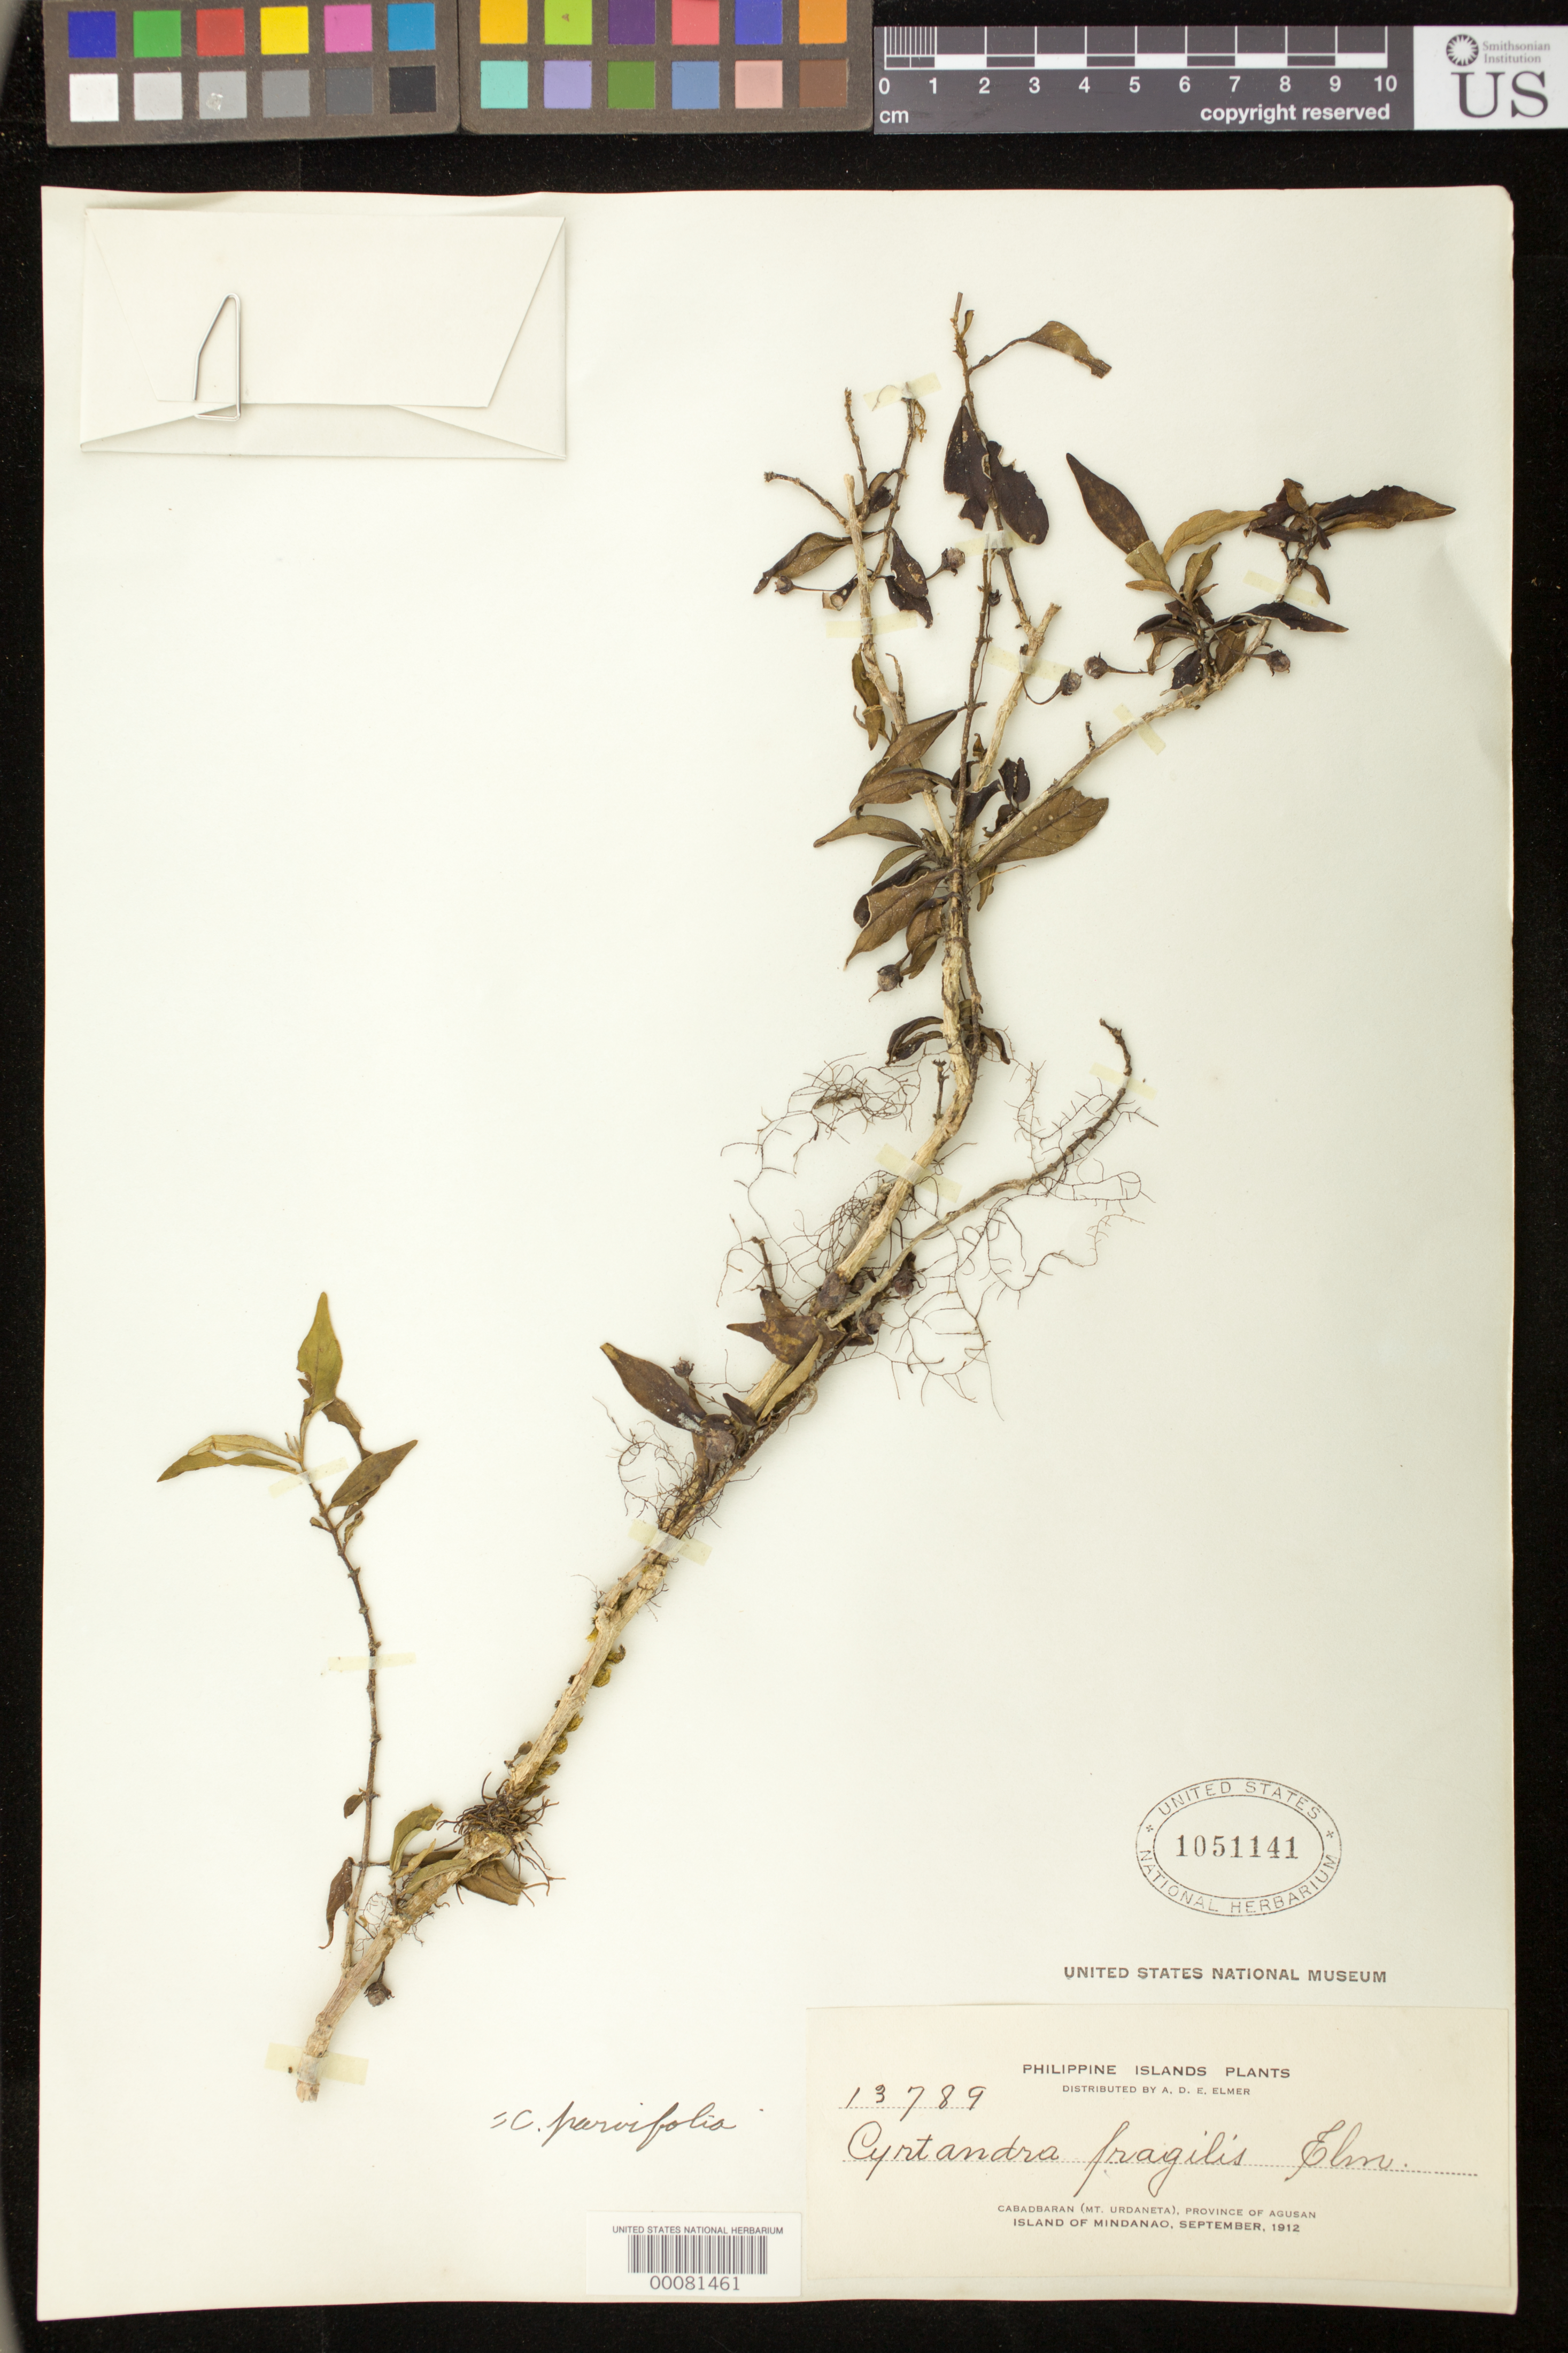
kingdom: Plantae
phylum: Tracheophyta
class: Magnoliopsida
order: Lamiales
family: Gesneriaceae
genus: Cyrtandra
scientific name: Cyrtandra parvifolia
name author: Merr.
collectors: A. D. E. Elmer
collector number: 13789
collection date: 1912-09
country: Philippines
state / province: Caraga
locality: Cabadbaran (Mt. Urdaneta), Province of Agusan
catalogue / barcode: US 1051141